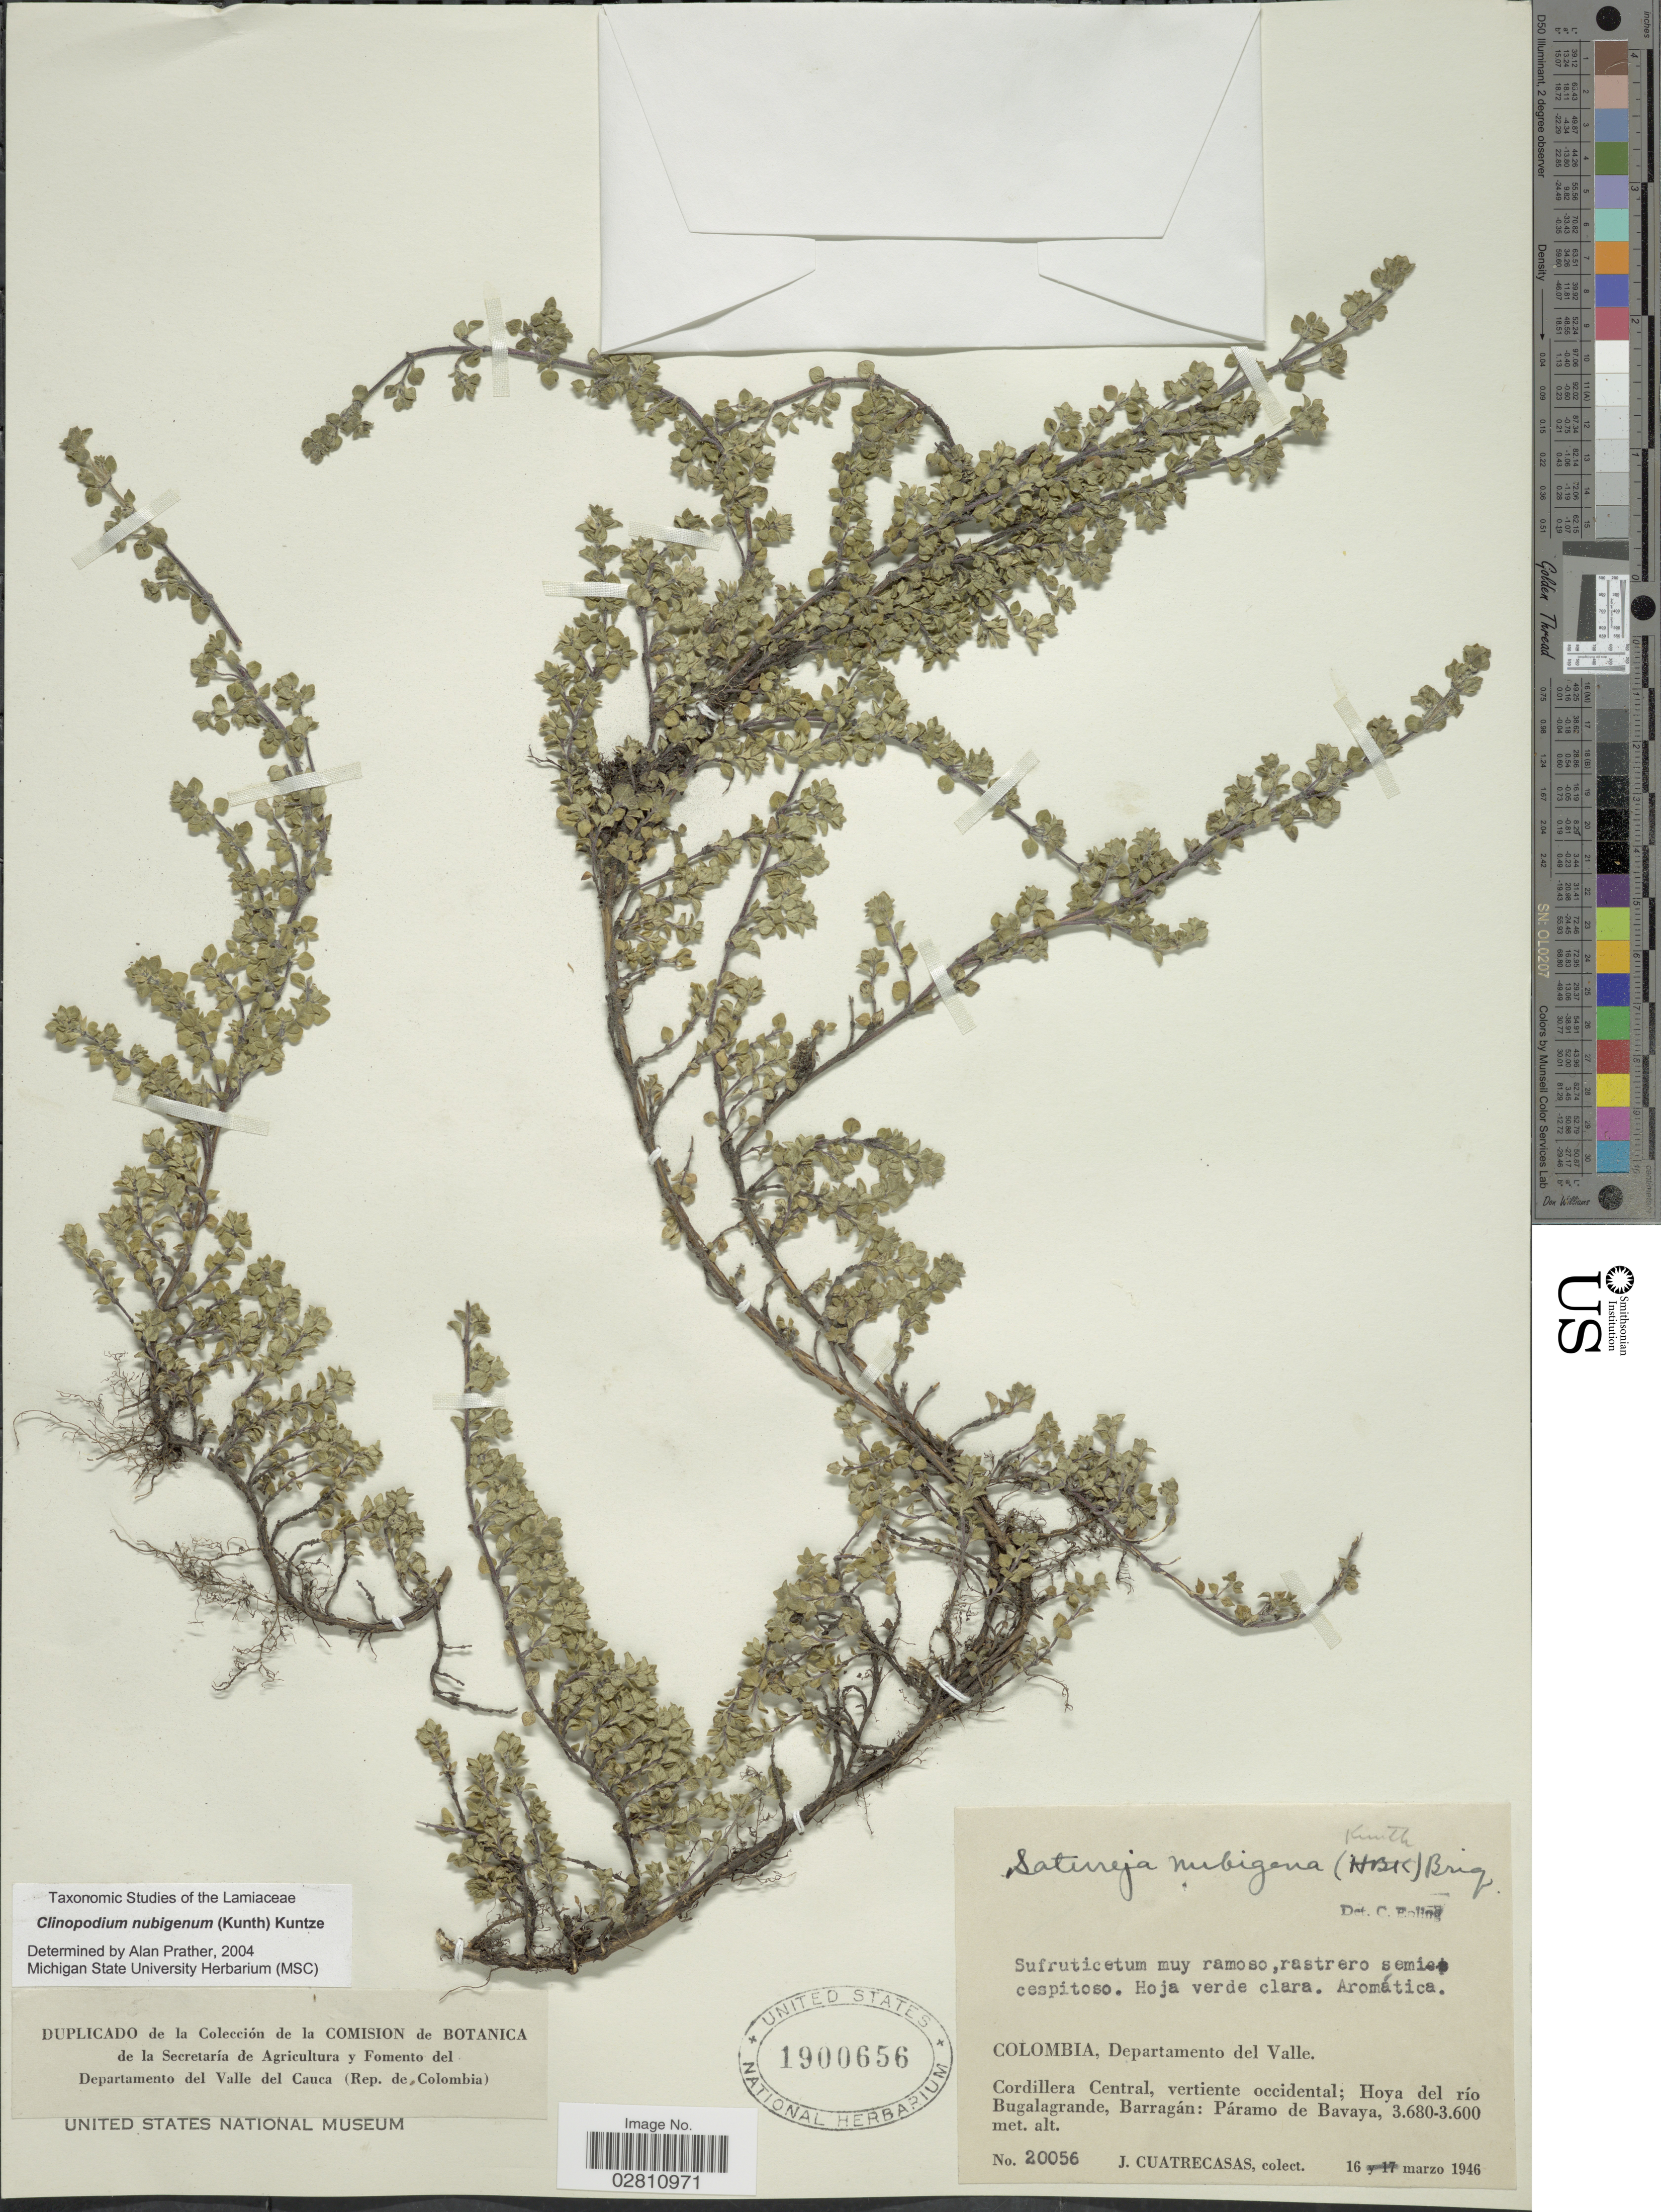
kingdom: Plantae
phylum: Tracheophyta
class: Magnoliopsida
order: Lamiales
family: Lamiaceae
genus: Clinopodium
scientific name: Clinopodium nubigenum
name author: (Kunth) Kuntze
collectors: J. Cuatrecasas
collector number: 20056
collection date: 1946-03-16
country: Colombia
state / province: Valle del Cauca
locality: Departamento del Valle, Cordillera Central, vertiente occidental; Hoya del rio Bugalagrande, Barragán: Páramo de Bavaya.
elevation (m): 3600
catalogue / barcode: US 1900656